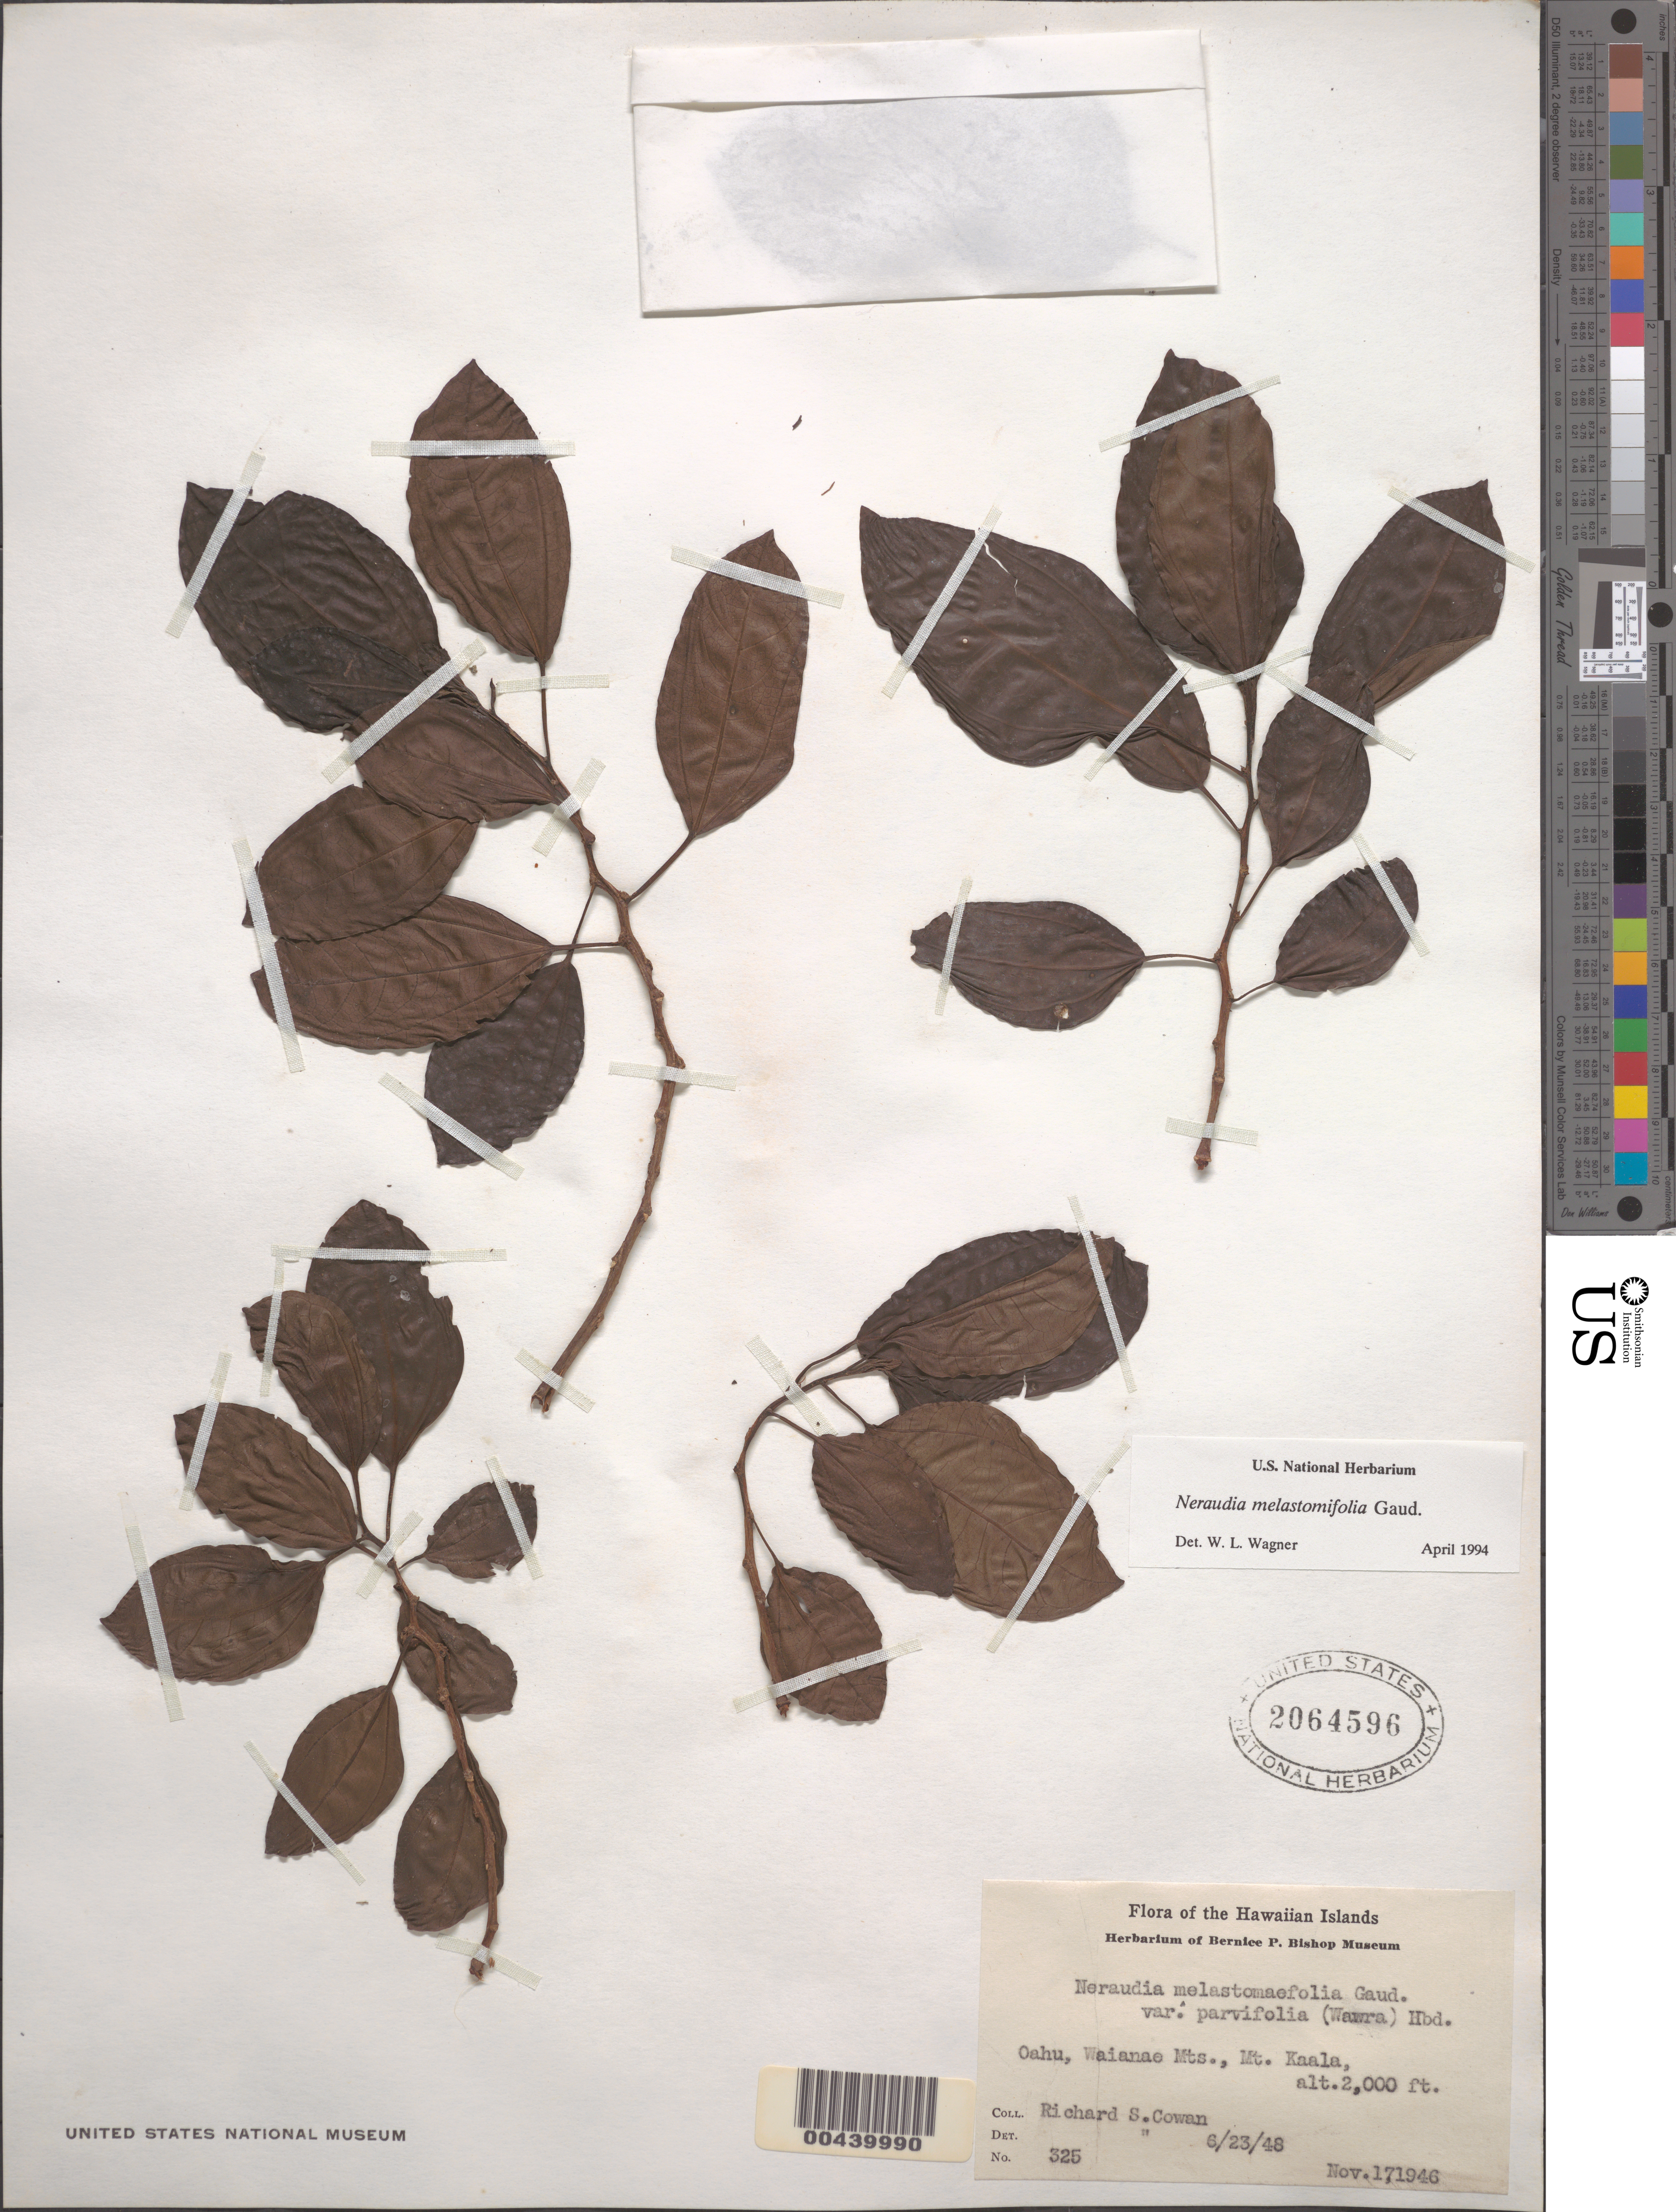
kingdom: Plantae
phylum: Tracheophyta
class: Magnoliopsida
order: Rosales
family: Urticaceae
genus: Neraudia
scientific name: Neraudia melastomifolia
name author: Gaudich.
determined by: Wagner, W. L., (BOT), Smithsonian Institution - National Museum of Natural History (UNITED STATES)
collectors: R. S. Cowan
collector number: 325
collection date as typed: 17 Nov 1946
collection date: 1946-11-17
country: United States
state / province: Hawaii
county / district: Honolulu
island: Oahu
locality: Waianae Mountains, Mt. Kaala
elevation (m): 610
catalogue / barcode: US 2064596